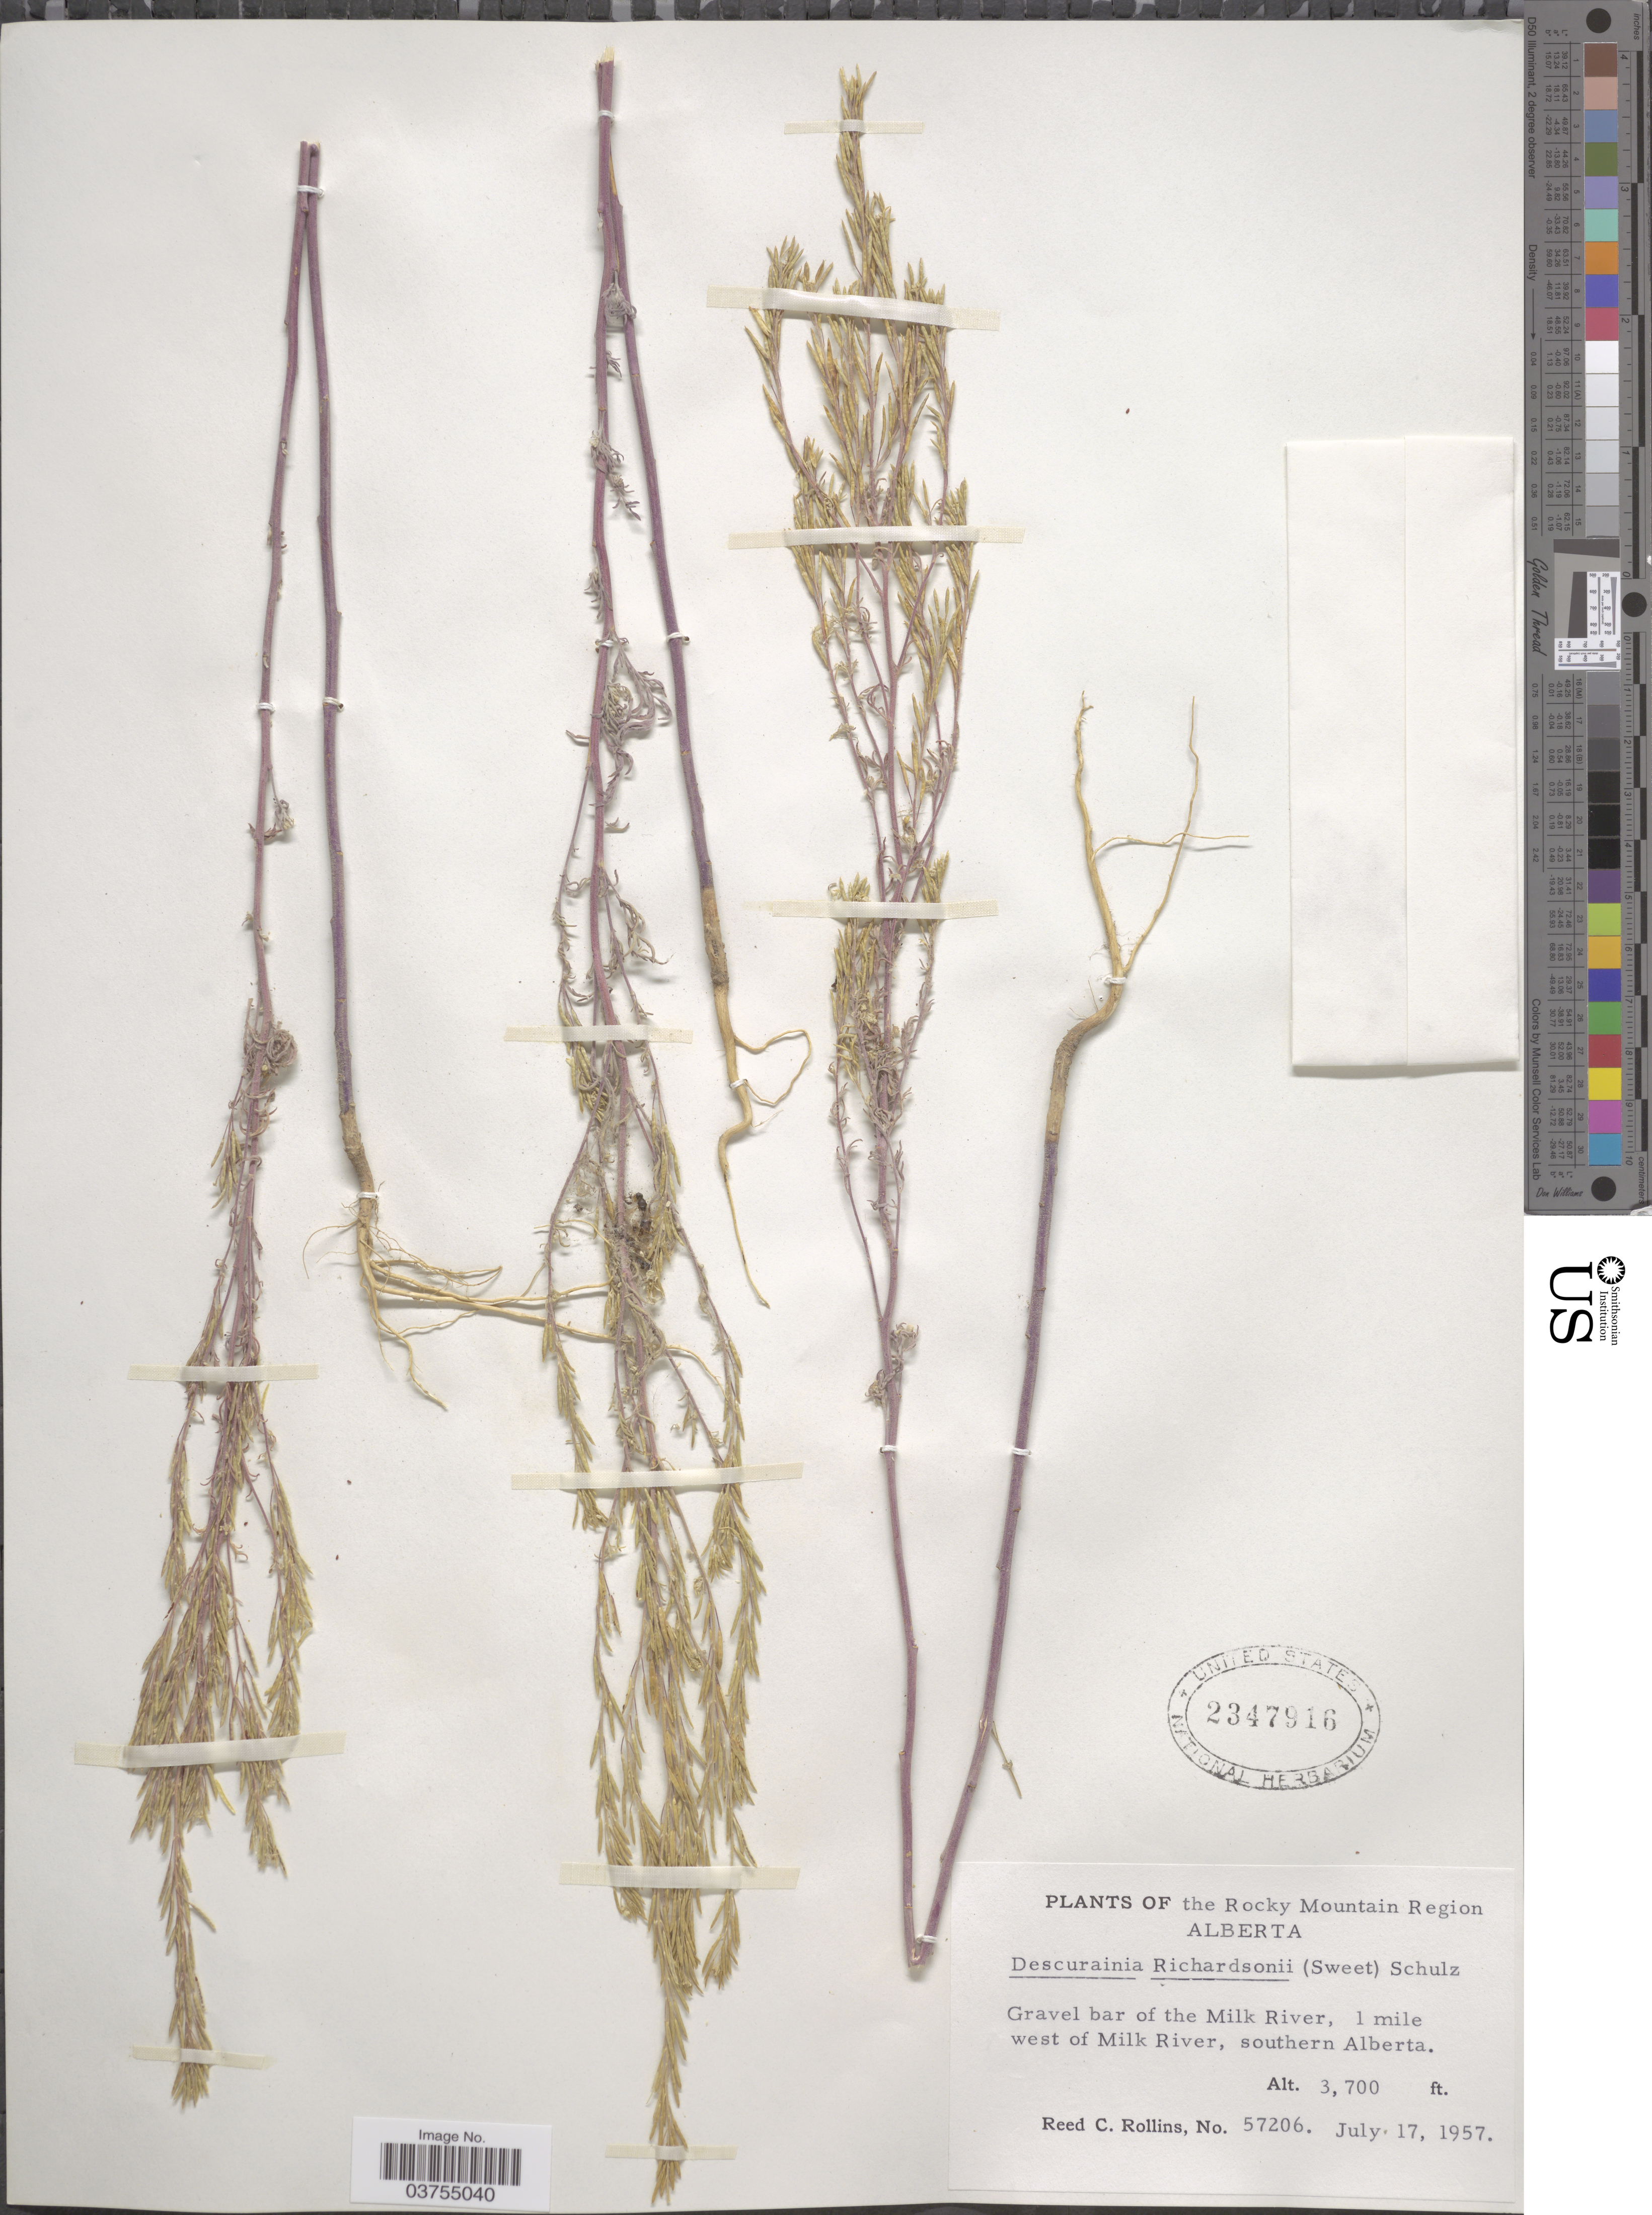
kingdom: Plantae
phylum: Tracheophyta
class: Magnoliopsida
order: Brassicales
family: Brassicaceae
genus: Descurainia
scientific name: Descurainia richardsonii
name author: (C.A. Mey.) O.E. Schulz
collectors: R. C. Rollins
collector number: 57206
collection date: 1957-07-17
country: Canada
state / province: Alberta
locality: The Rocky Mountain Region. Gravel bar of the Milk River, 1 mile west of Milk River, southern Alberta.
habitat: gravel bar of river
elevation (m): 1128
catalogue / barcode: US 2347916